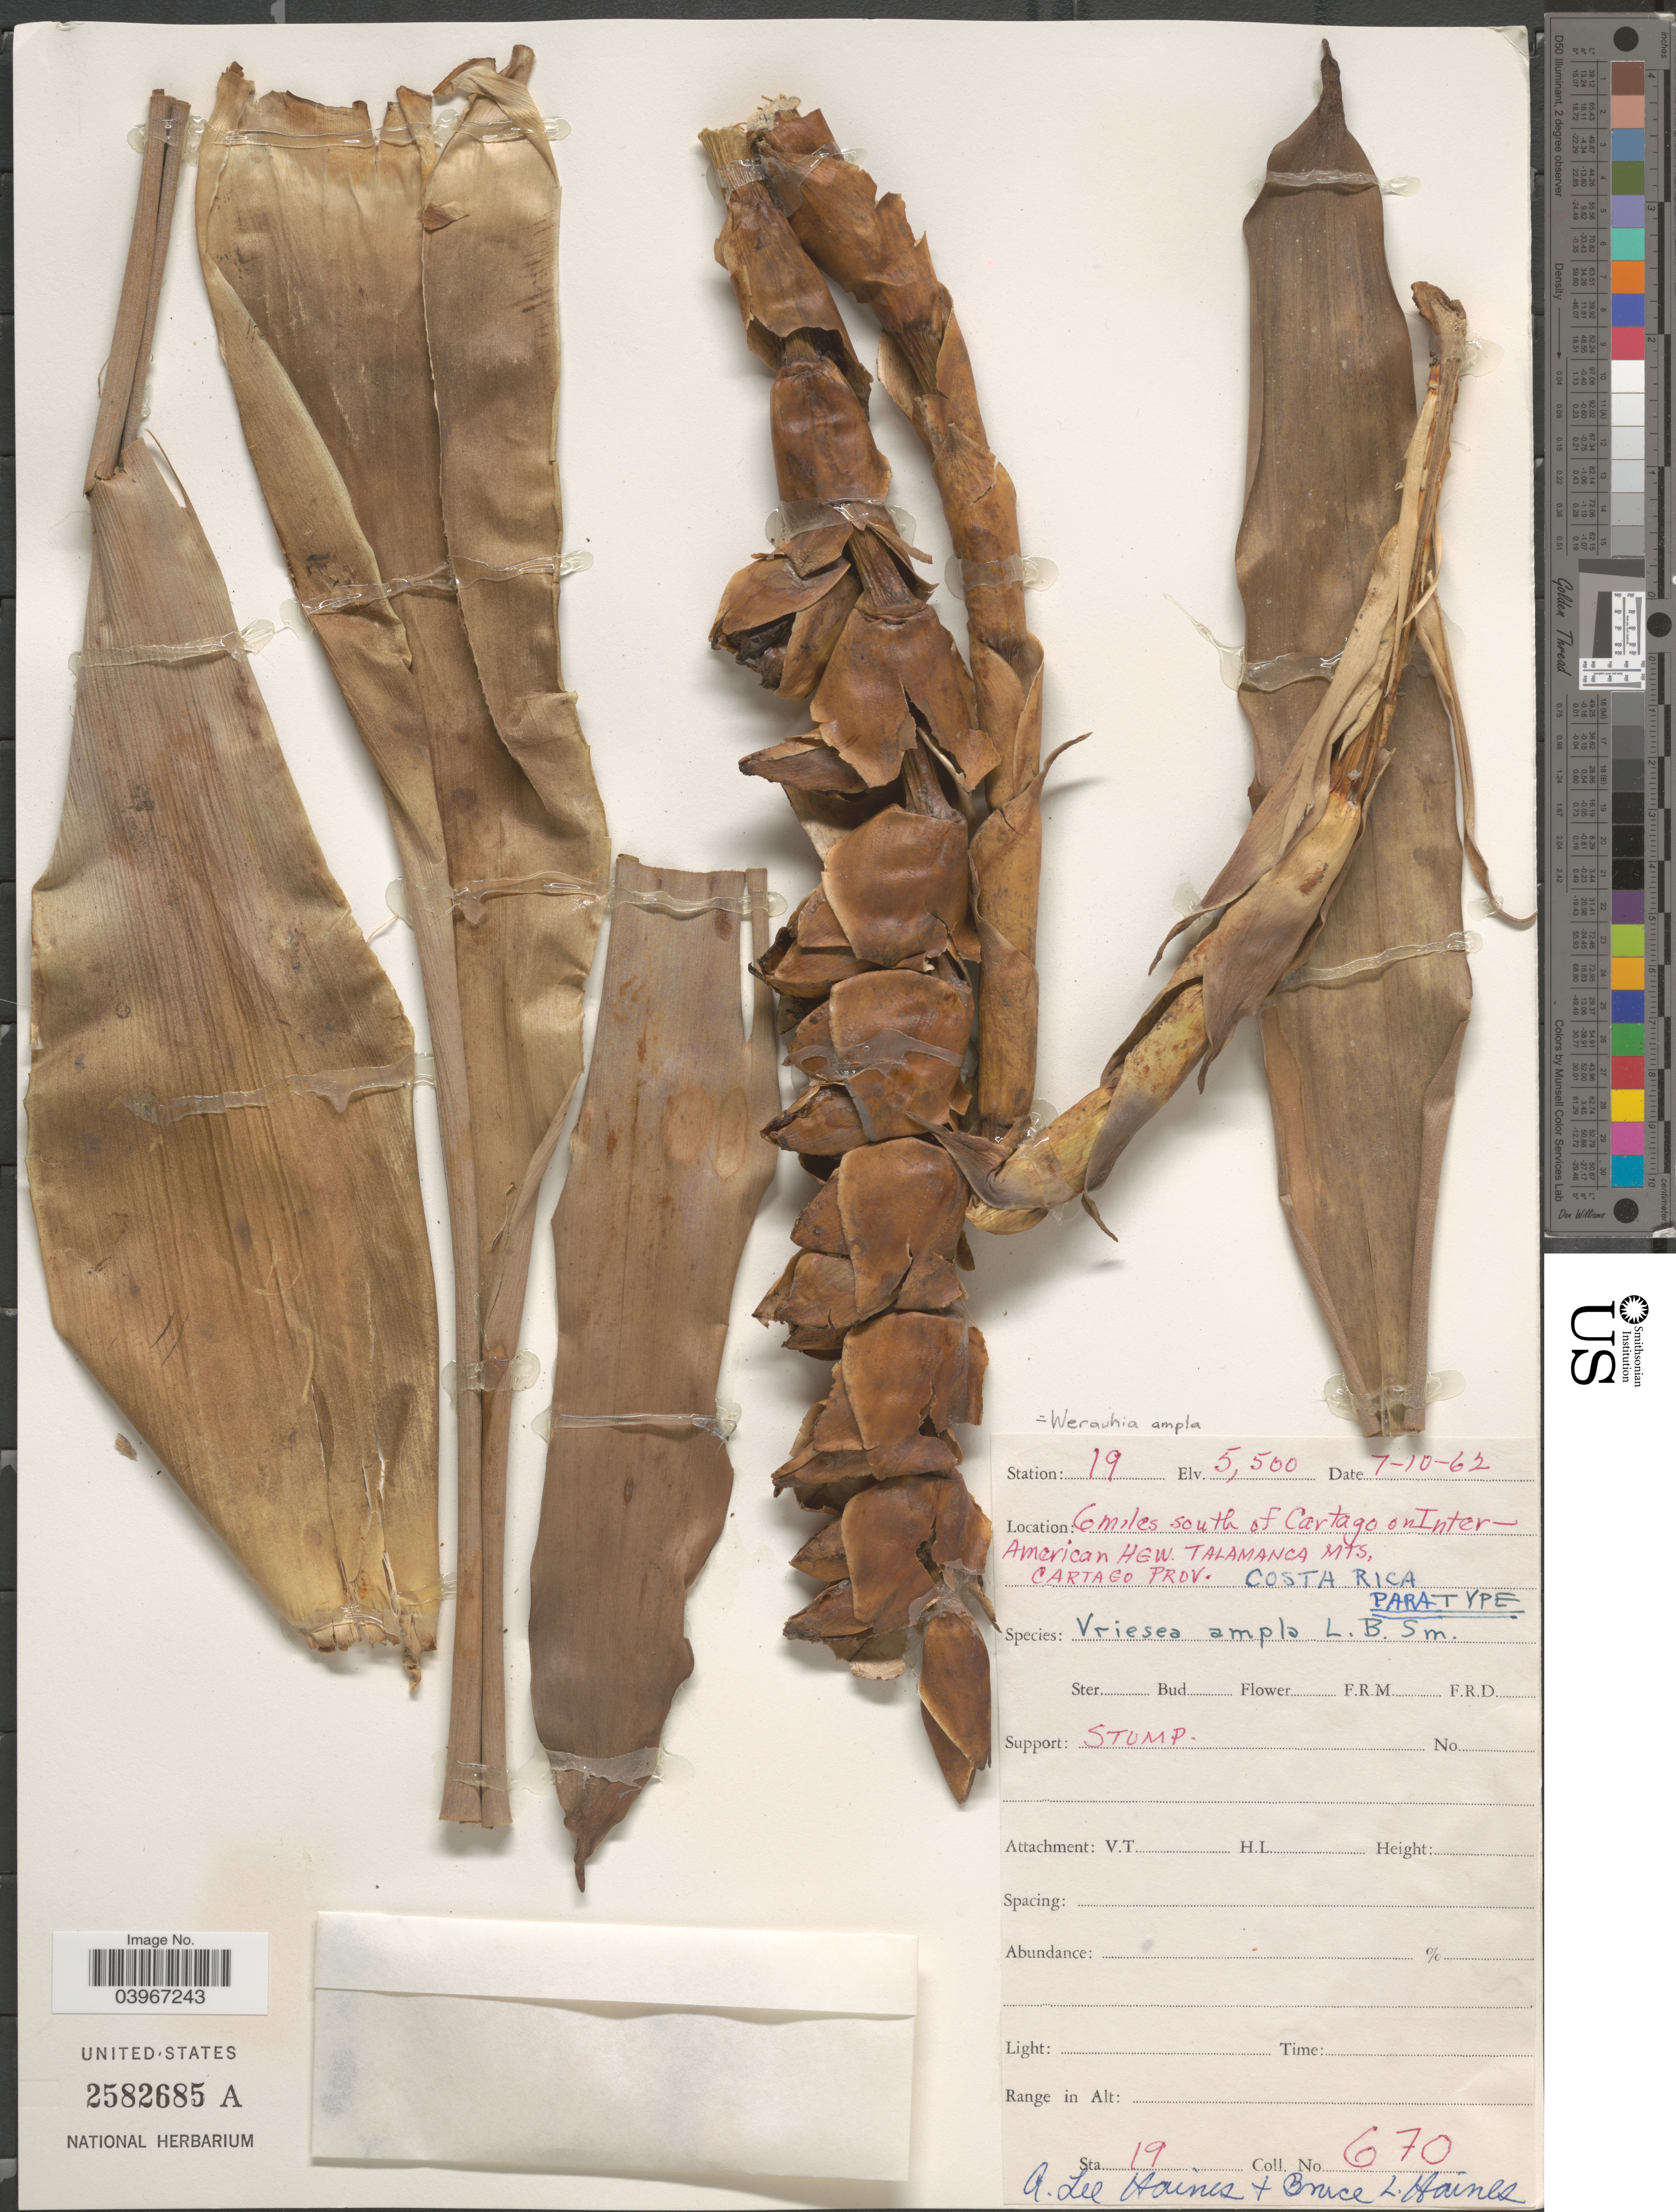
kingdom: Plantae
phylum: Tracheophyta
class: Liliopsida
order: Poales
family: Bromeliaceae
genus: Werauhia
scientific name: Werauhia ampla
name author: (L.B. Sm.) J.R. Grant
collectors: A. L. Haines & B. L. Haines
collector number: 670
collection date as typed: Transcribed d/m/y: 7/10/62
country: Costa Rica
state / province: Cartago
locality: Station: 19. 6 miles south of Cartago on Inter American Hgw. Talamanca Mts.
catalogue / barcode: US 2582685A